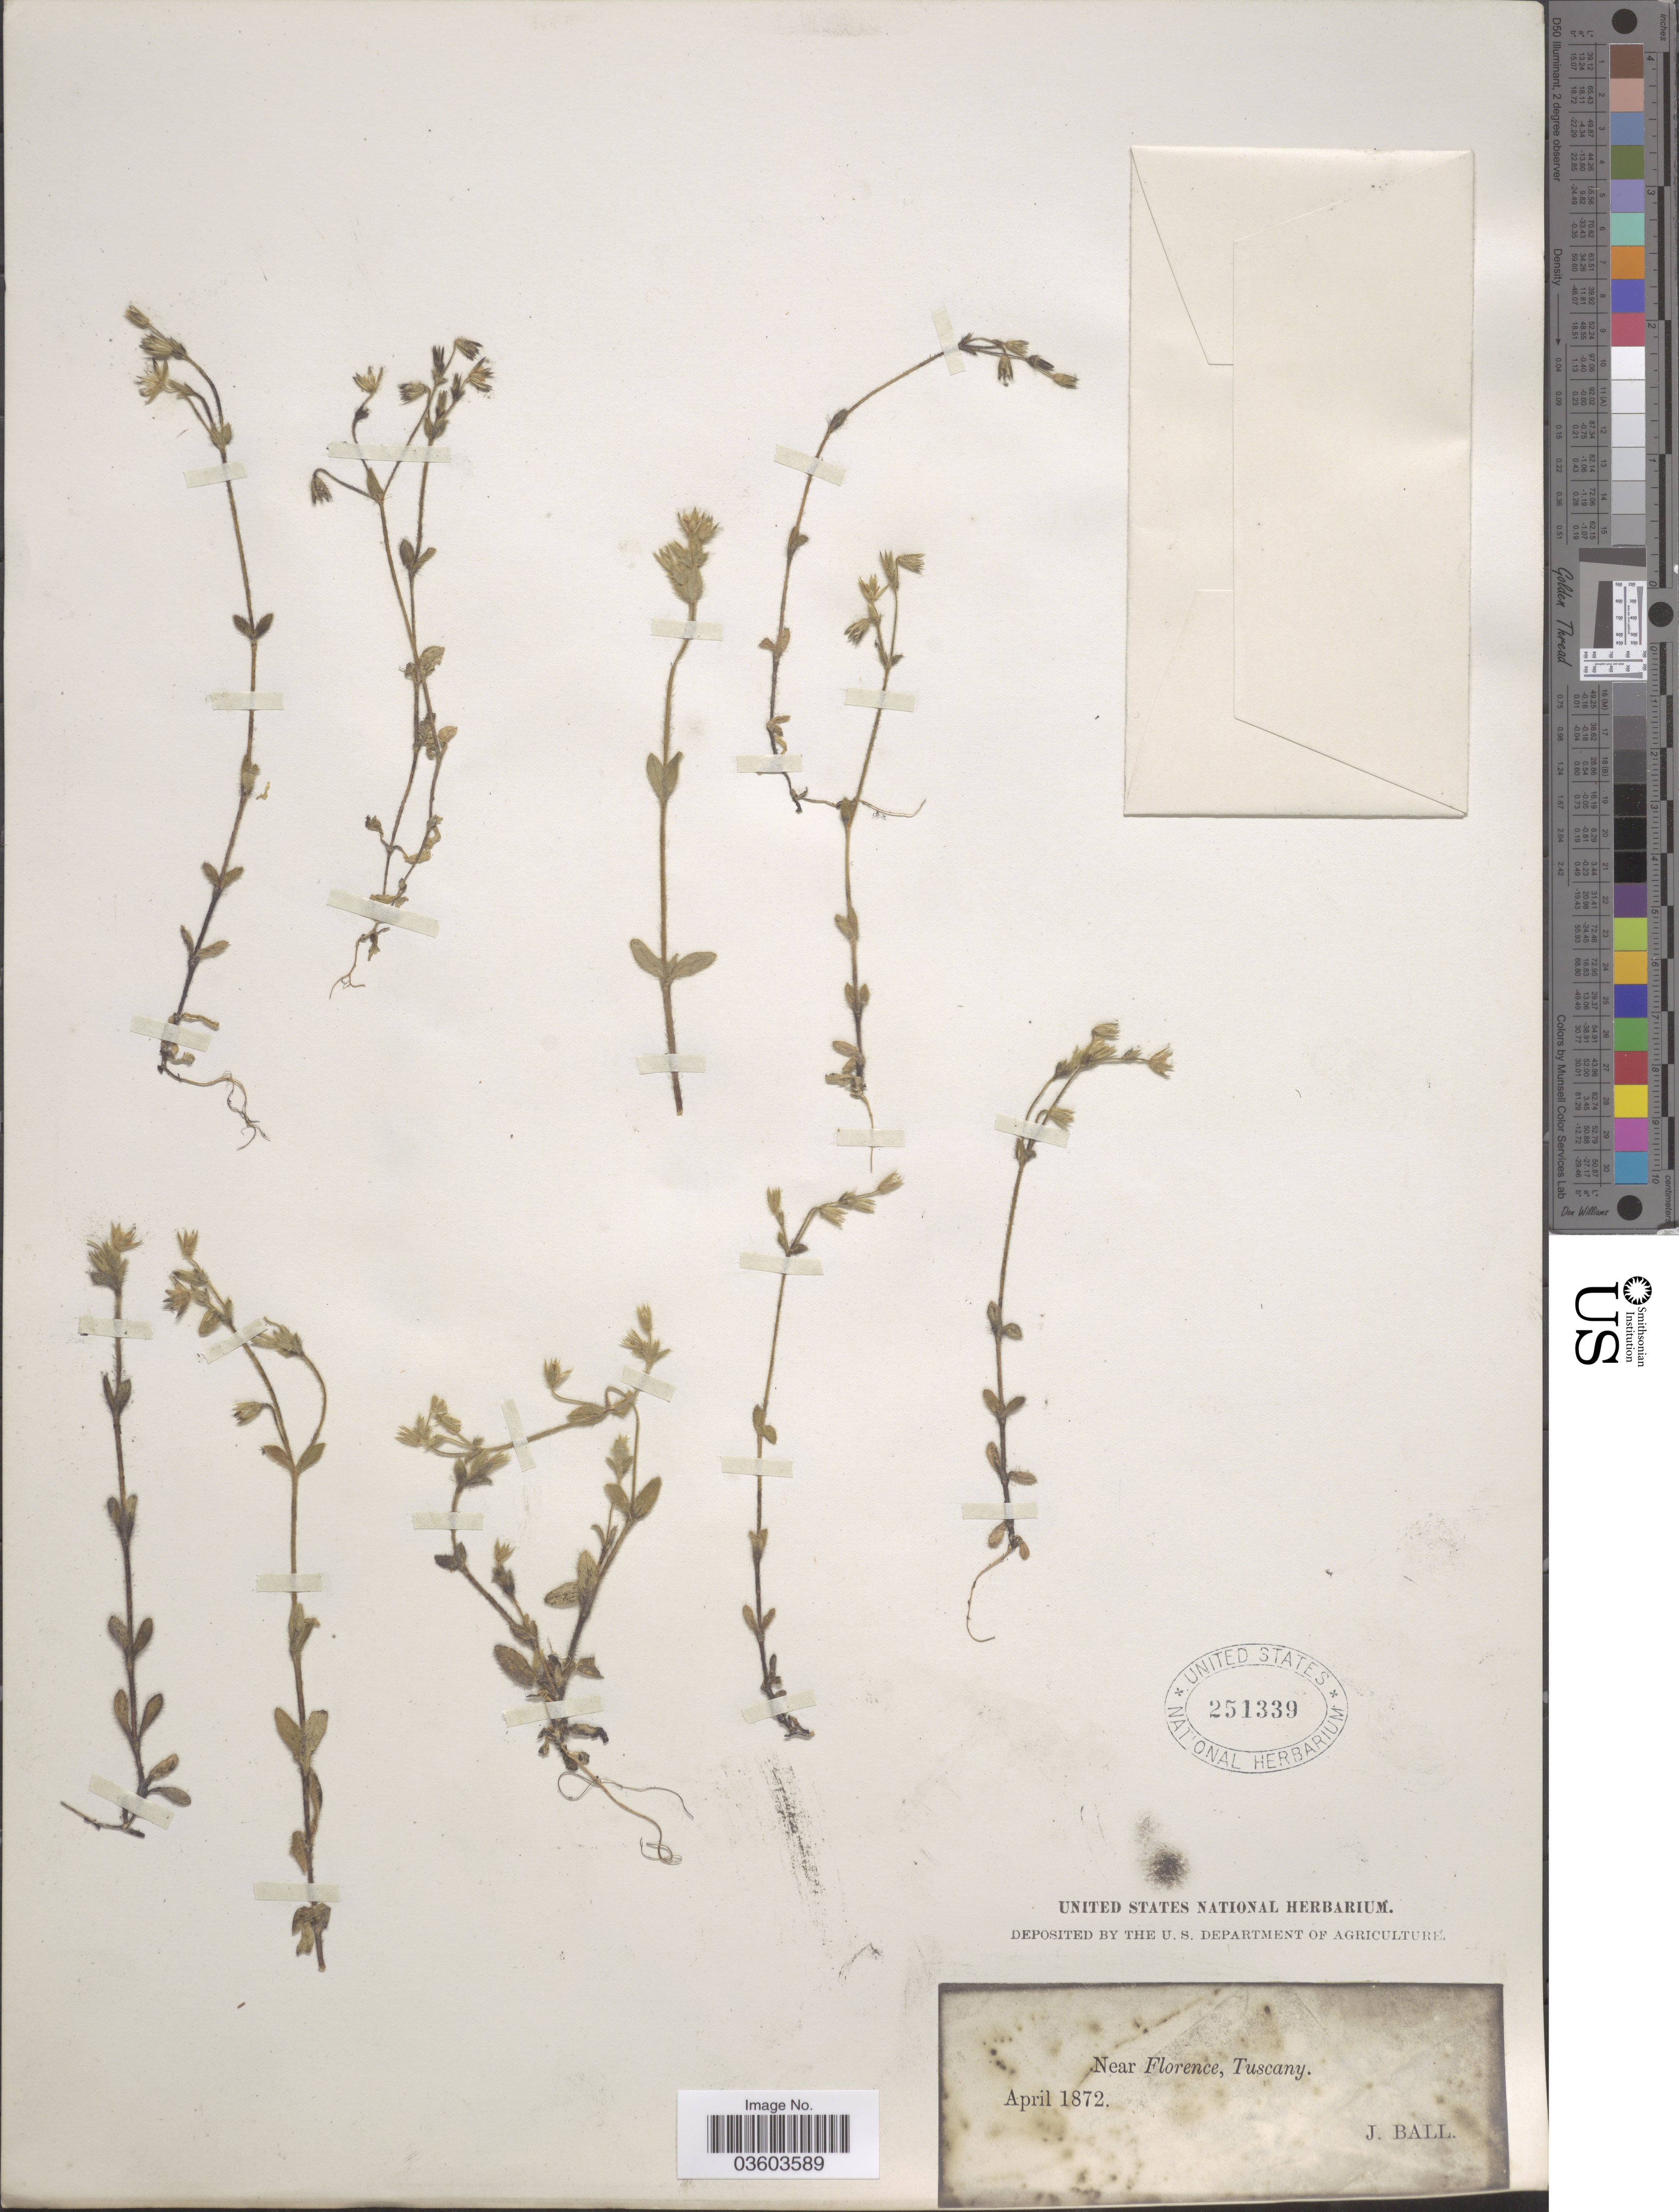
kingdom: Plantae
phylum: Tracheophyta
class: Magnoliopsida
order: Caryophyllales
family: Caryophyllaceae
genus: Cerastium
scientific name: Cerastium sp.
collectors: J. Ball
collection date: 1872-04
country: Italy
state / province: Tuscany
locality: Near Florence.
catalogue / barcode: US 251339